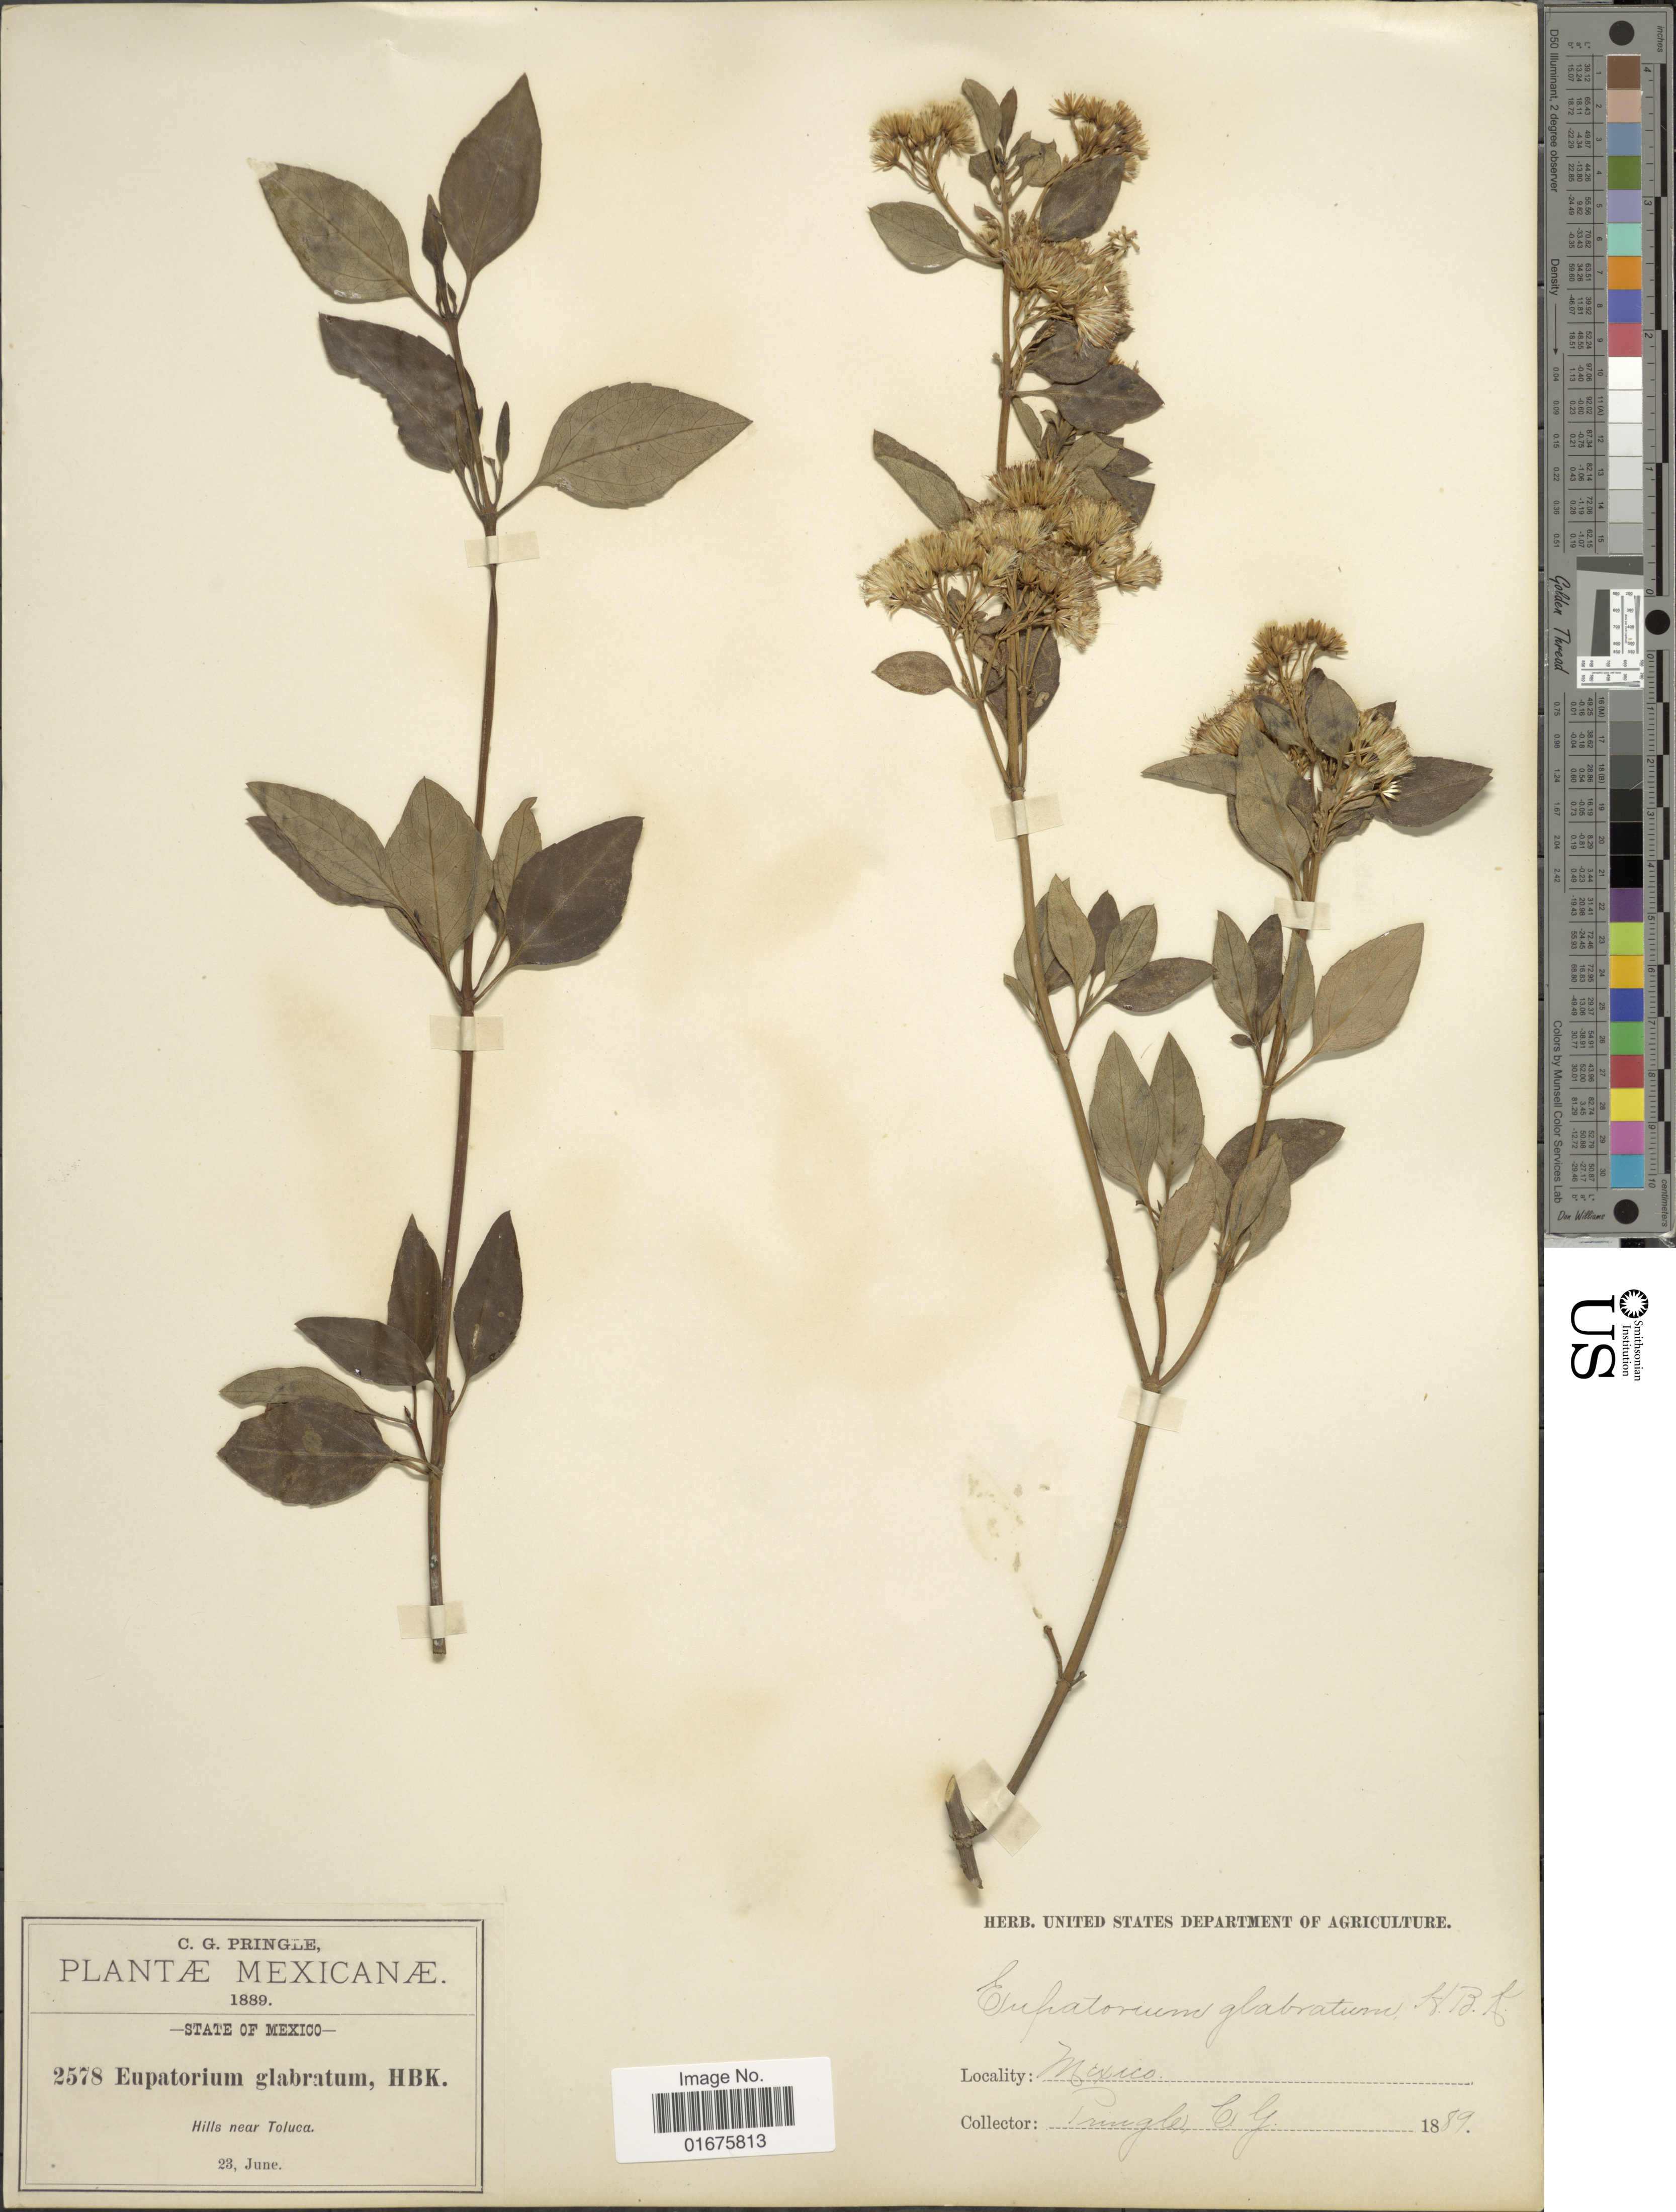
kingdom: Plantae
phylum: Tracheophyta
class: Magnoliopsida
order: Asterales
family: Asteraceae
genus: Ageratina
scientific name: Ageratina glabrata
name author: (Kunth) R.M. King & H. Rob.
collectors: C. G. Pringle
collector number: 2578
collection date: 1889-06-23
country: Mexico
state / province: México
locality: Hills near Toluca